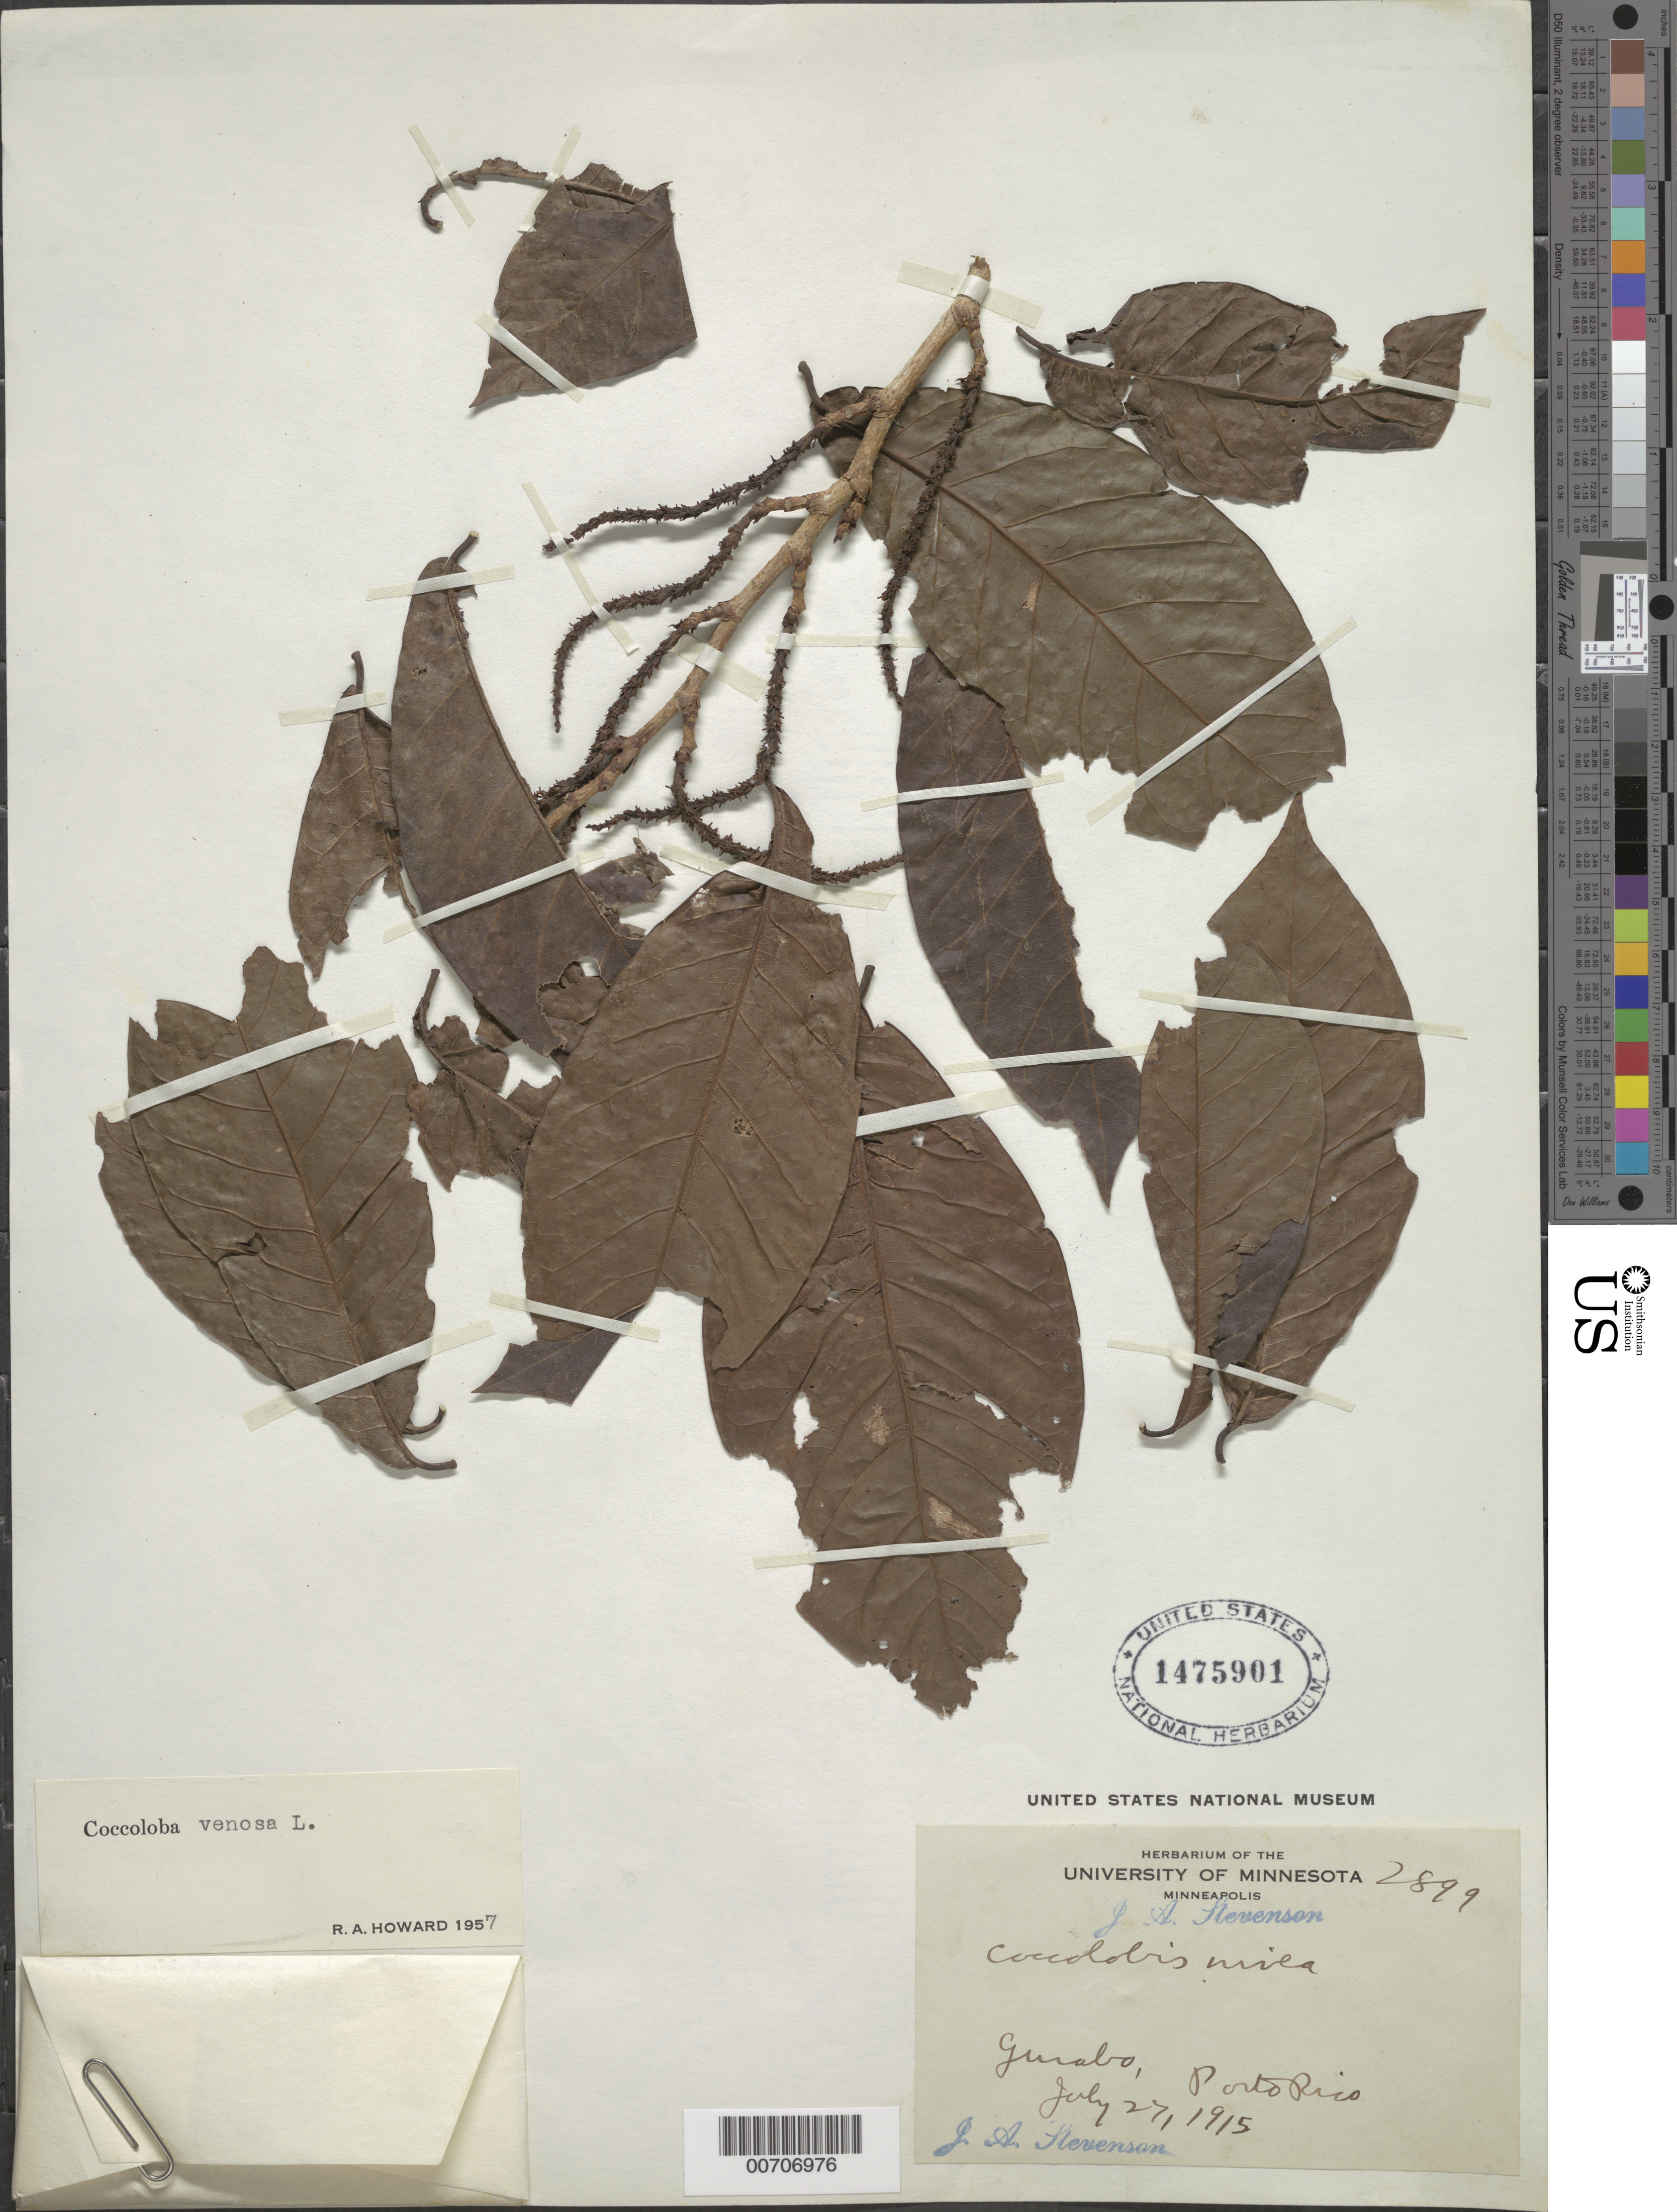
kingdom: Plantae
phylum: Tracheophyta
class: Magnoliopsida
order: Caryophyllales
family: Polygonaceae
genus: Coccoloba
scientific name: Coccoloba venosa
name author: L.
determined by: Howard, R. A.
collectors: J. Stevenson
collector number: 2899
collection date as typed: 27 Jul 1915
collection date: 1915-07-27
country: Puerto Rico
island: Greater Antilles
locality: Yurabo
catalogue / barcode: US 1475901